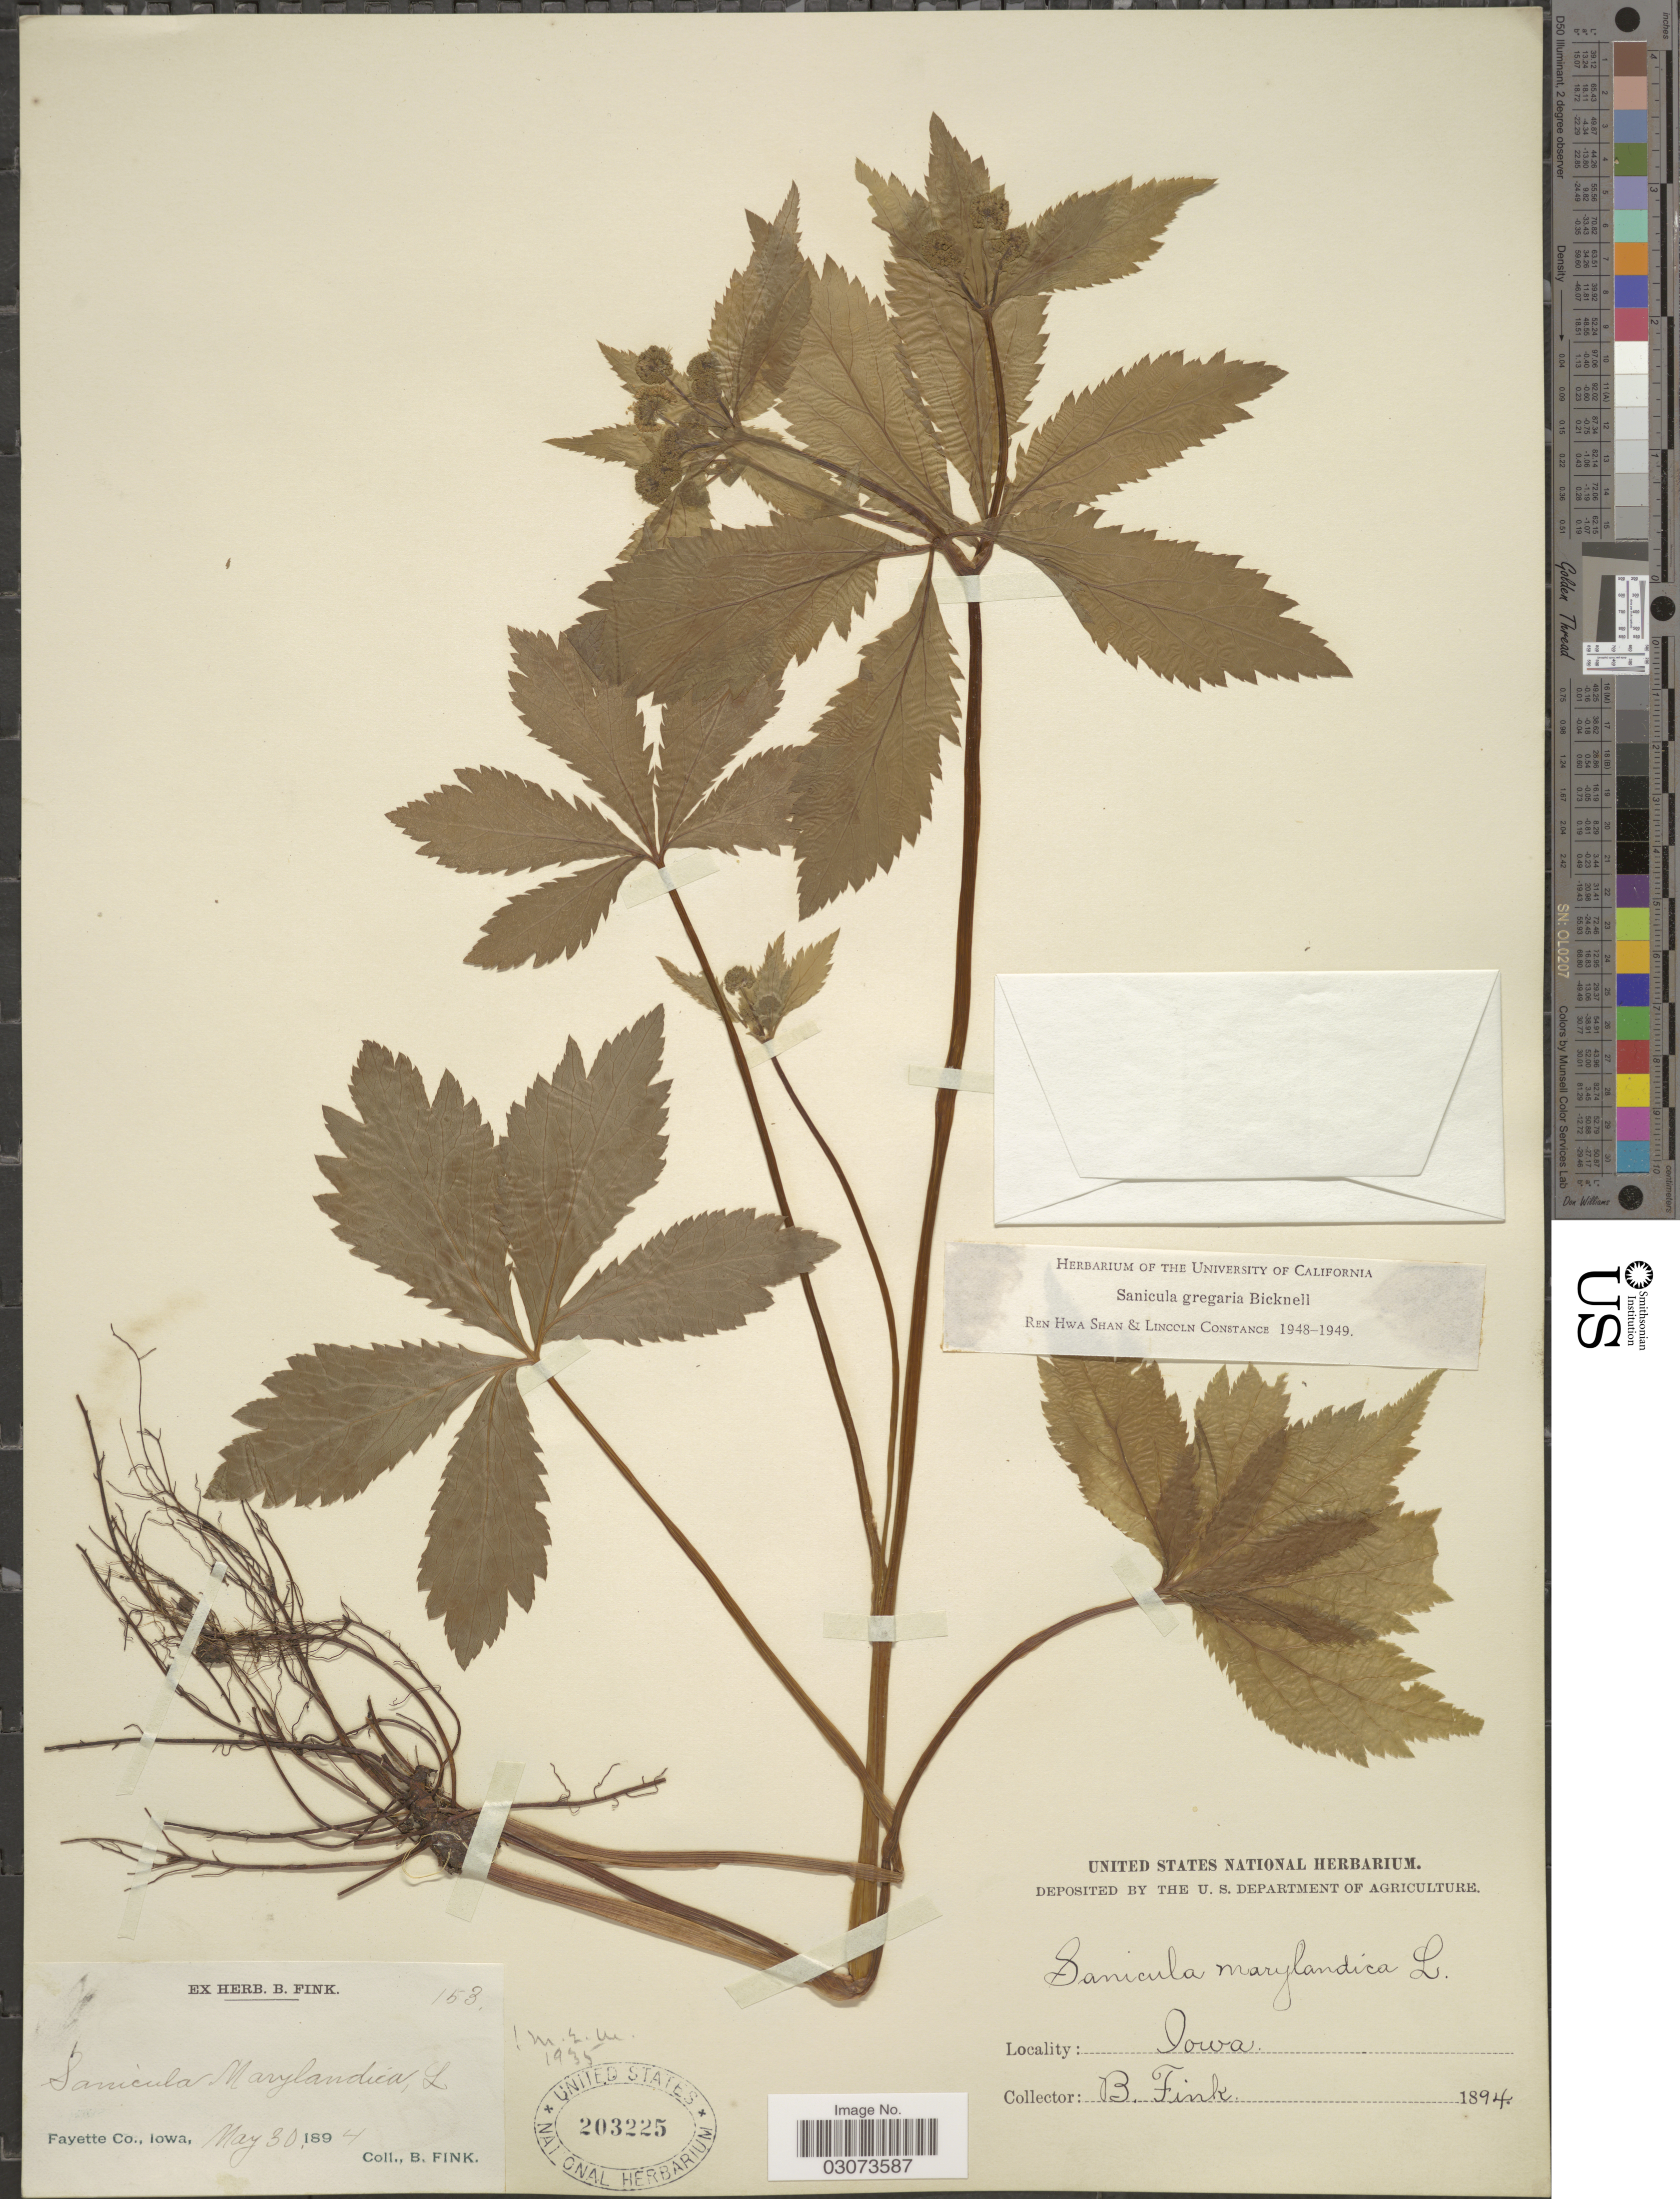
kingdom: Plantae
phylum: Tracheophyta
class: Magnoliopsida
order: Apiales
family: Apiaceae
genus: Sanicula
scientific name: Sanicula gregaria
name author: E.P. Bicknell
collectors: B. Fink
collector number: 153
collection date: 1894-05-30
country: United States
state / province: Iowa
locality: Fayette Co.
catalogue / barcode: US 203225